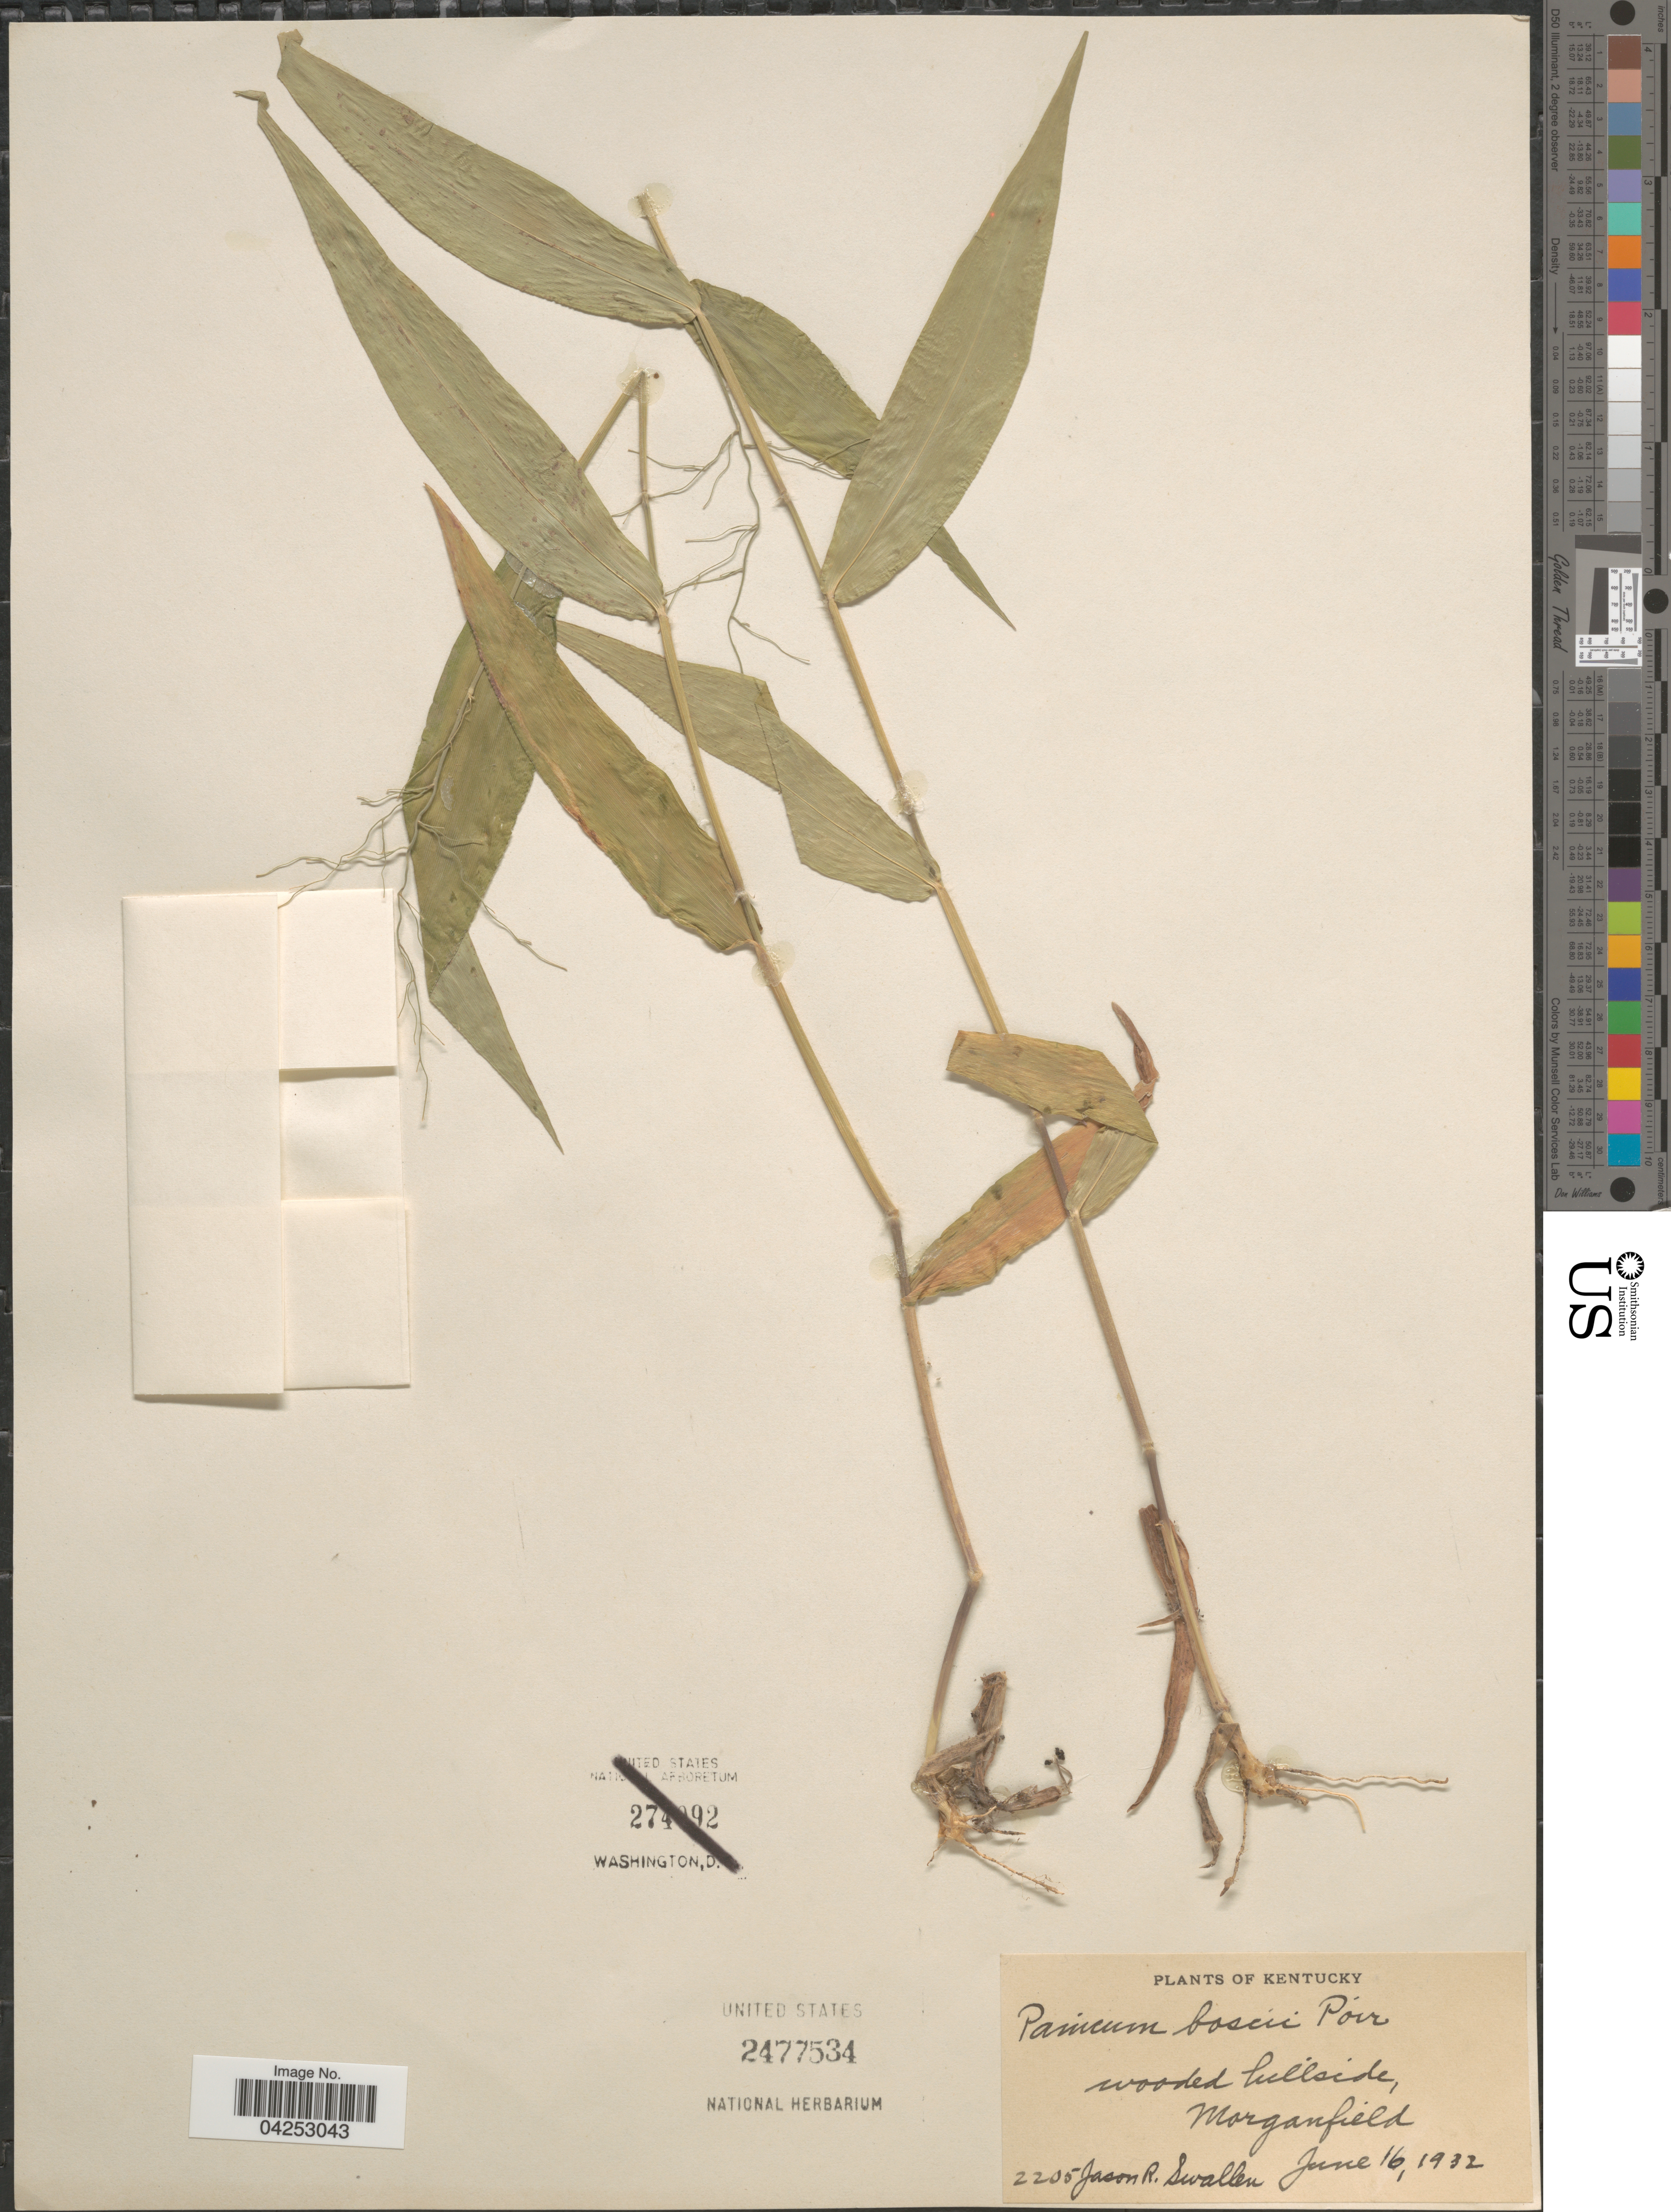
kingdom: Plantae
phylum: Tracheophyta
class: Liliopsida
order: Poales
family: Poaceae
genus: Dichanthelium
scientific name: Dichanthelium boscii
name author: (Poir.) Gould & C.A. Clark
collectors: J. R. Swallen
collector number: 2205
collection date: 1932-06-16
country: United States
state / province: Kentucky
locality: Wooded hillside, Morganfield.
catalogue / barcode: US 2477534